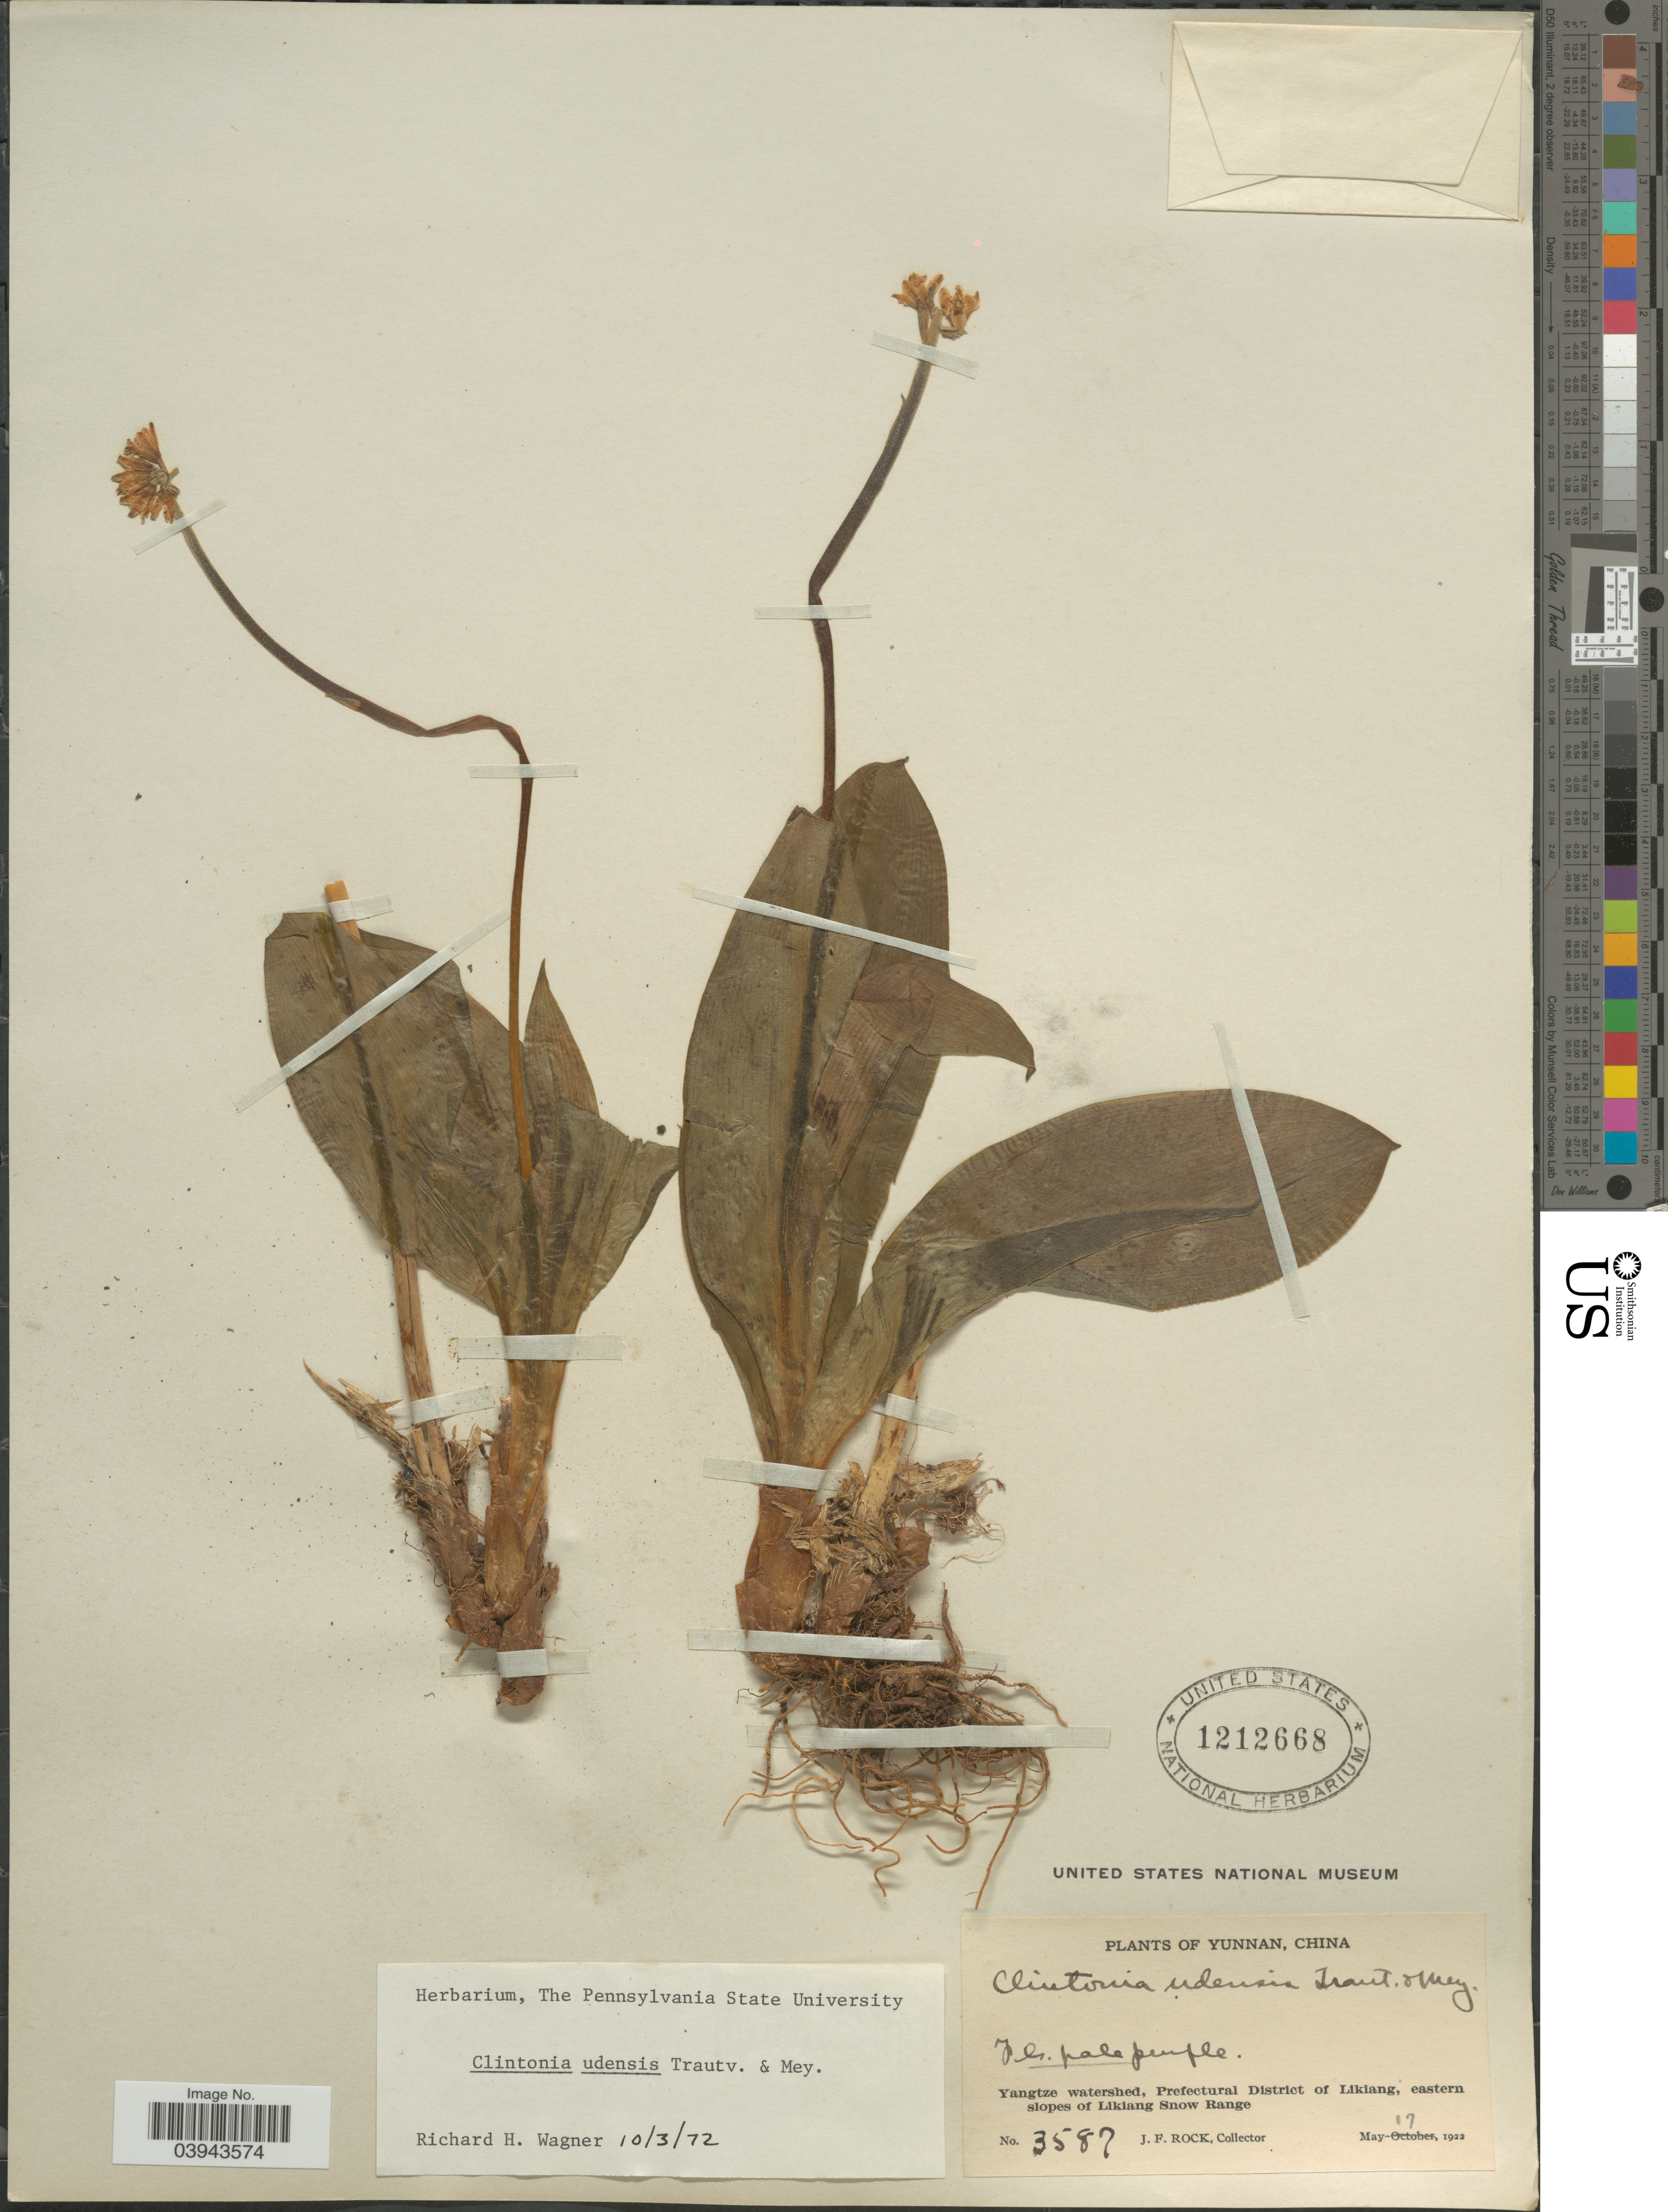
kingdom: Plantae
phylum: Tracheophyta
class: Liliopsida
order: Liliales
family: Liliaceae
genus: Clintonia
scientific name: Clintonia udensis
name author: Trautv. & C.A. Mey.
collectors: J. Rock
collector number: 3587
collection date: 1922-05-17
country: China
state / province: Yunnan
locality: Yangtze watershed, Prefectural District of Likiang, eastern slopes of Likiang Snow Range.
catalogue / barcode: US 1212668